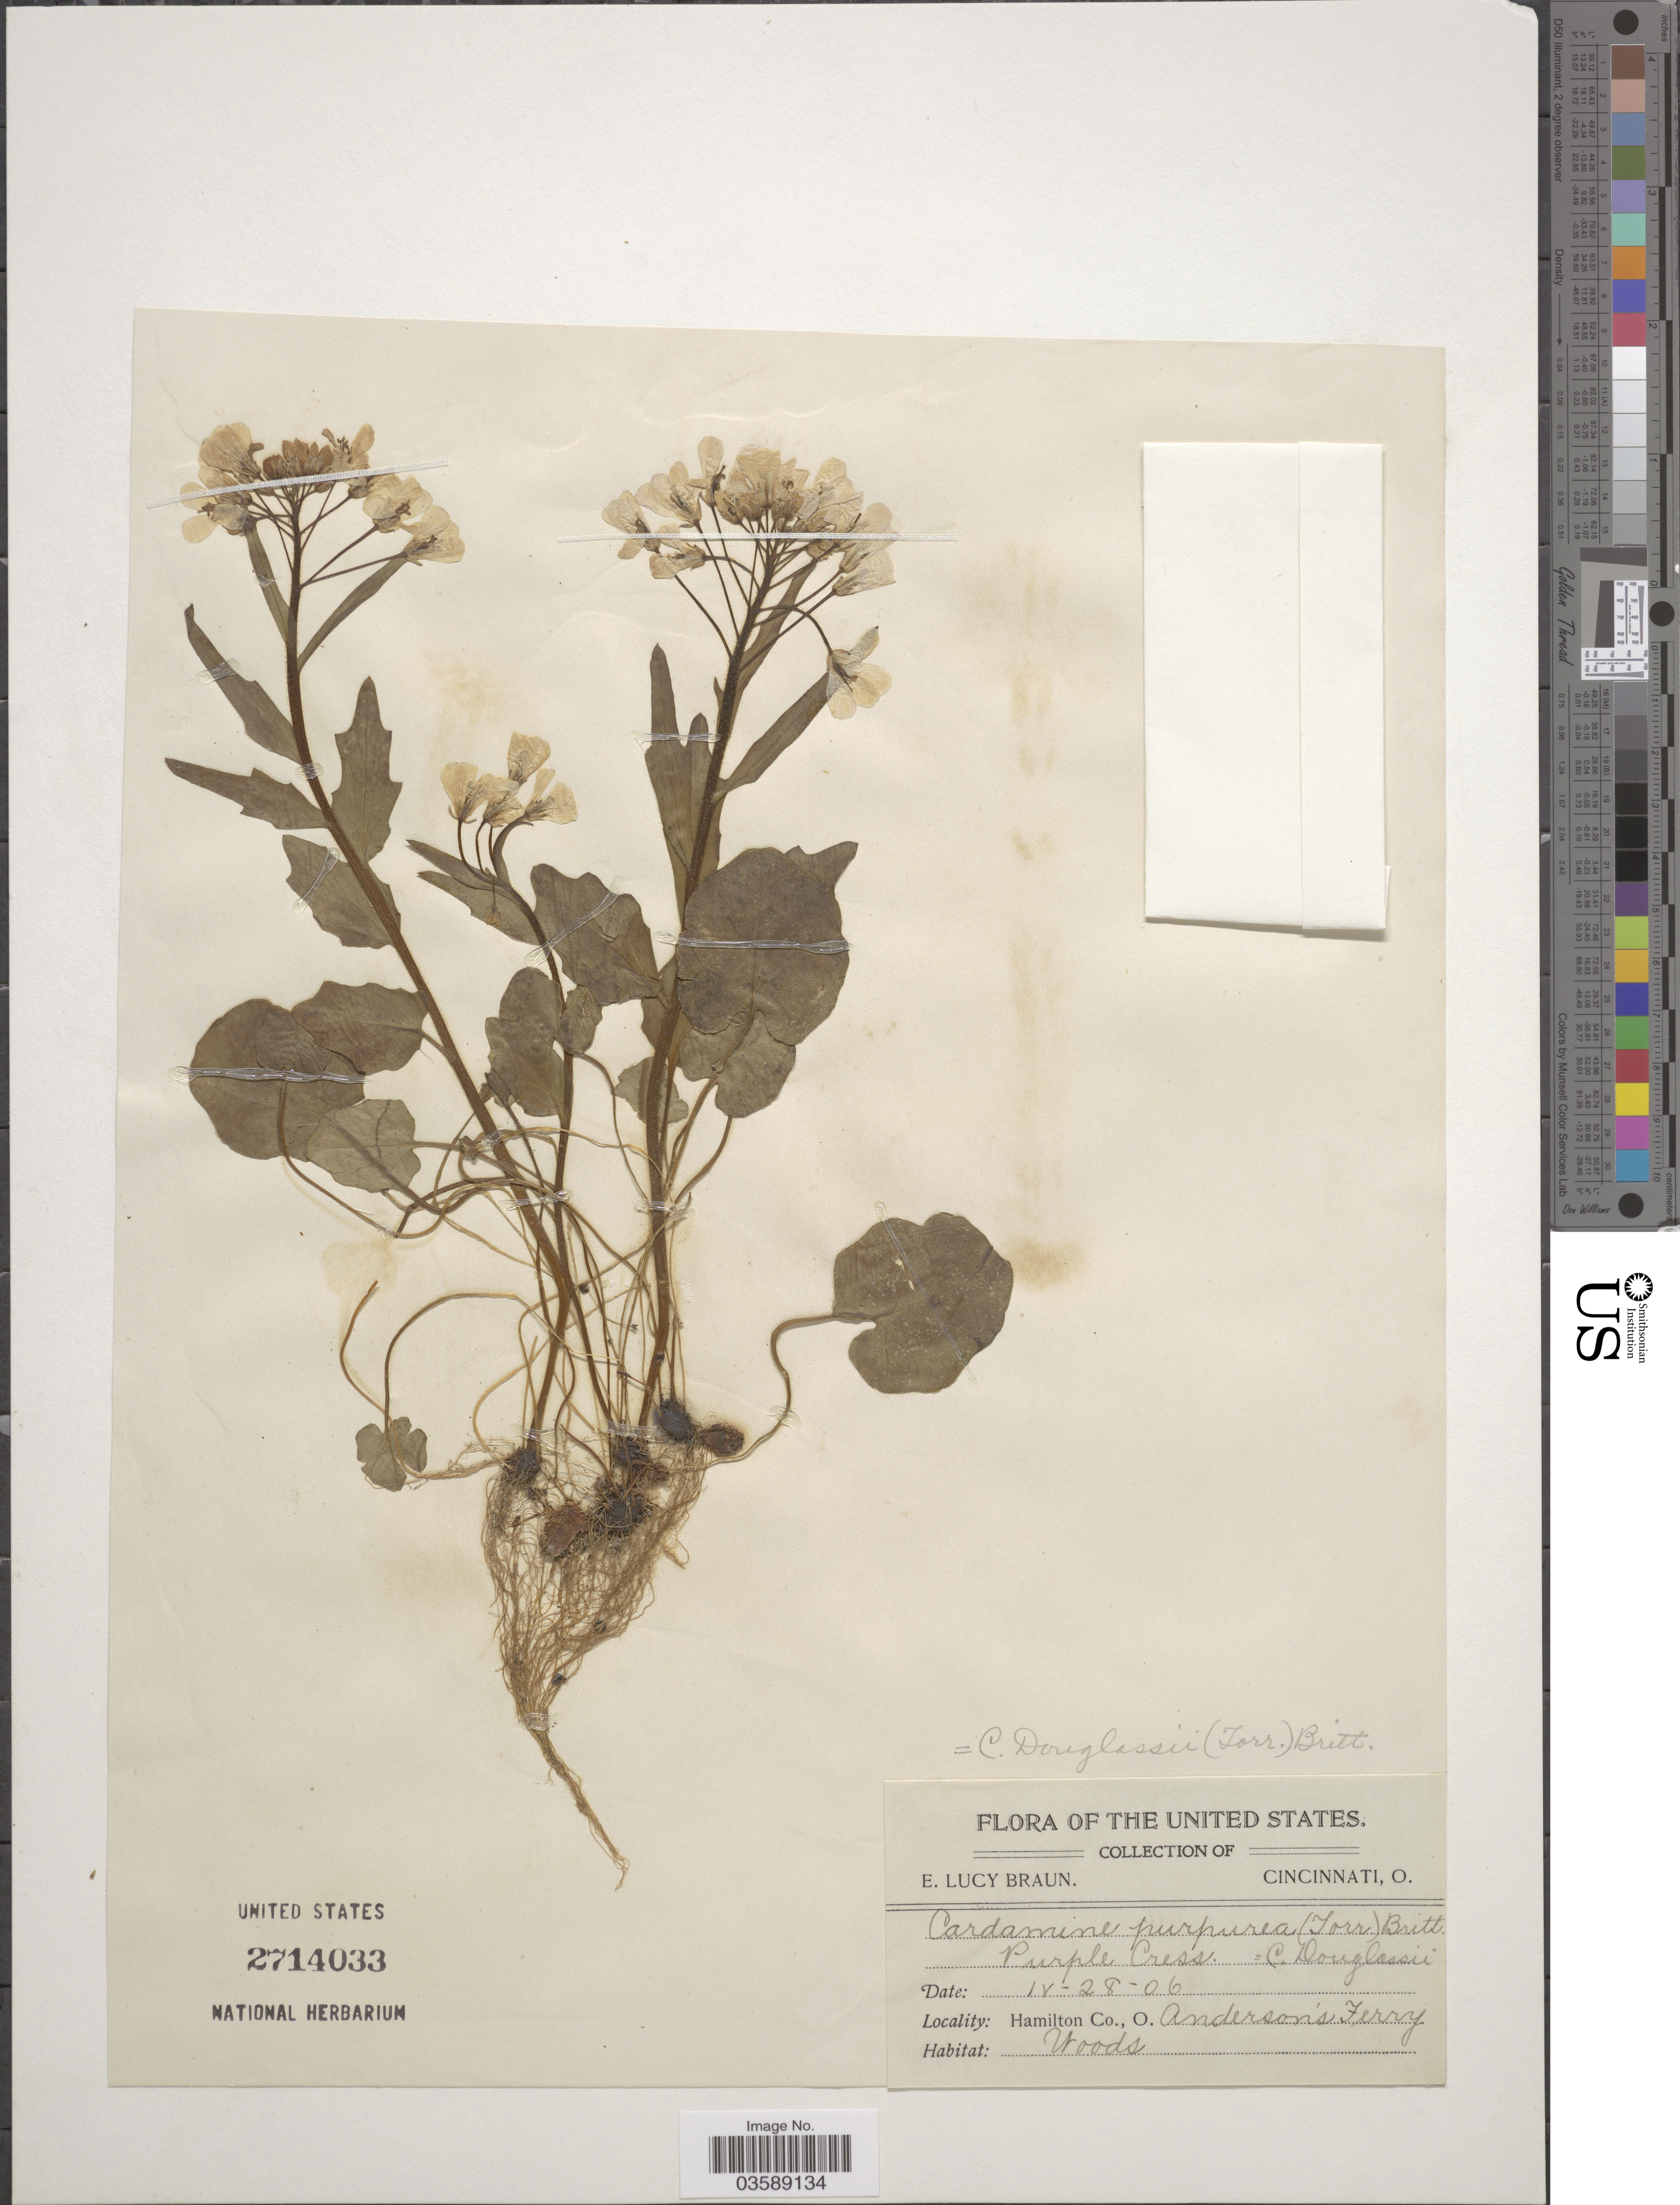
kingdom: Plantae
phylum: Tracheophyta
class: Magnoliopsida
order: Brassicales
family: Brassicaceae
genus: Cardamine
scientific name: Cardamine douglassii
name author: Britton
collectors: E. L. Braun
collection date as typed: Transcribed d/m/y: 28/4/6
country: United States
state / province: Ohio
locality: Hamilton Co. Anderson's Ferry.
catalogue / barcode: US 2714033